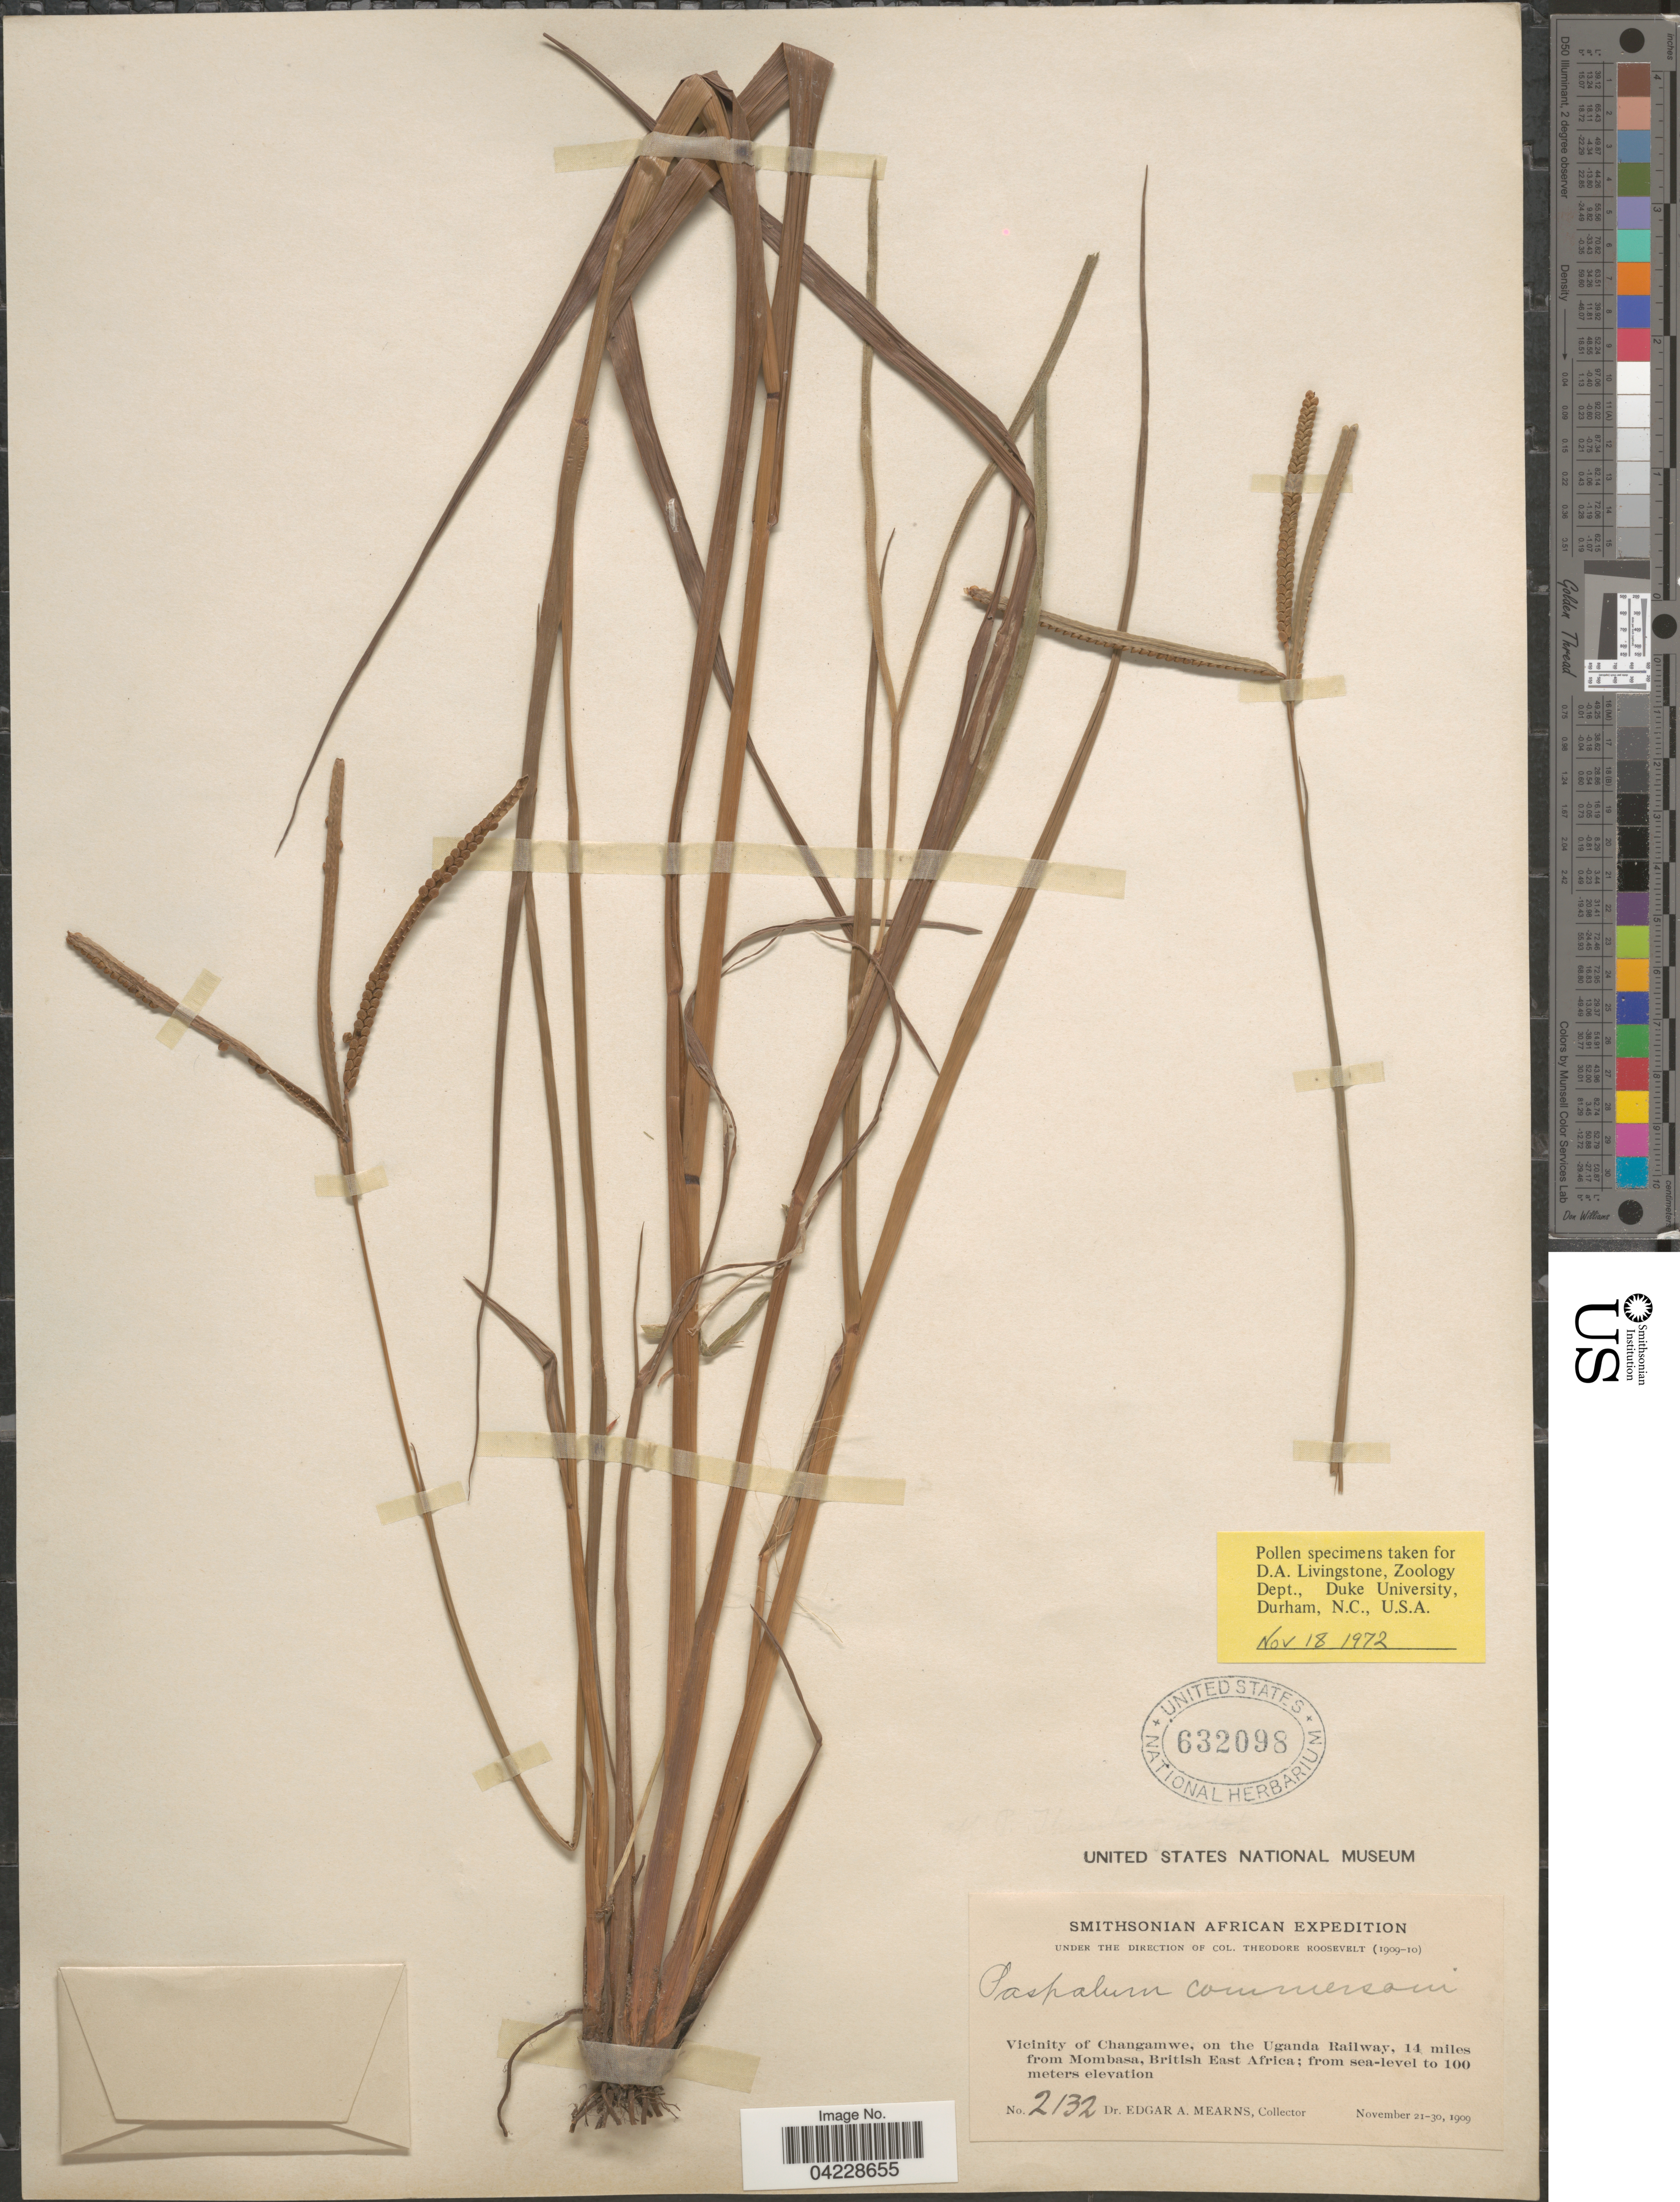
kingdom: Plantae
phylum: Tracheophyta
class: Liliopsida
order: Poales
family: Poaceae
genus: Paspalum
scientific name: Paspalum scrobiculatum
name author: L.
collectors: E. A. Mearns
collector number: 2132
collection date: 1909-11-21/1909-11-30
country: Kenya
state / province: Mombasa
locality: Smithsonian African Expedition. Vicinity of Changamwe, on the Uganda Railway, 14 miles from Mombasa, British East Africa.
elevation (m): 0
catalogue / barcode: US 632098